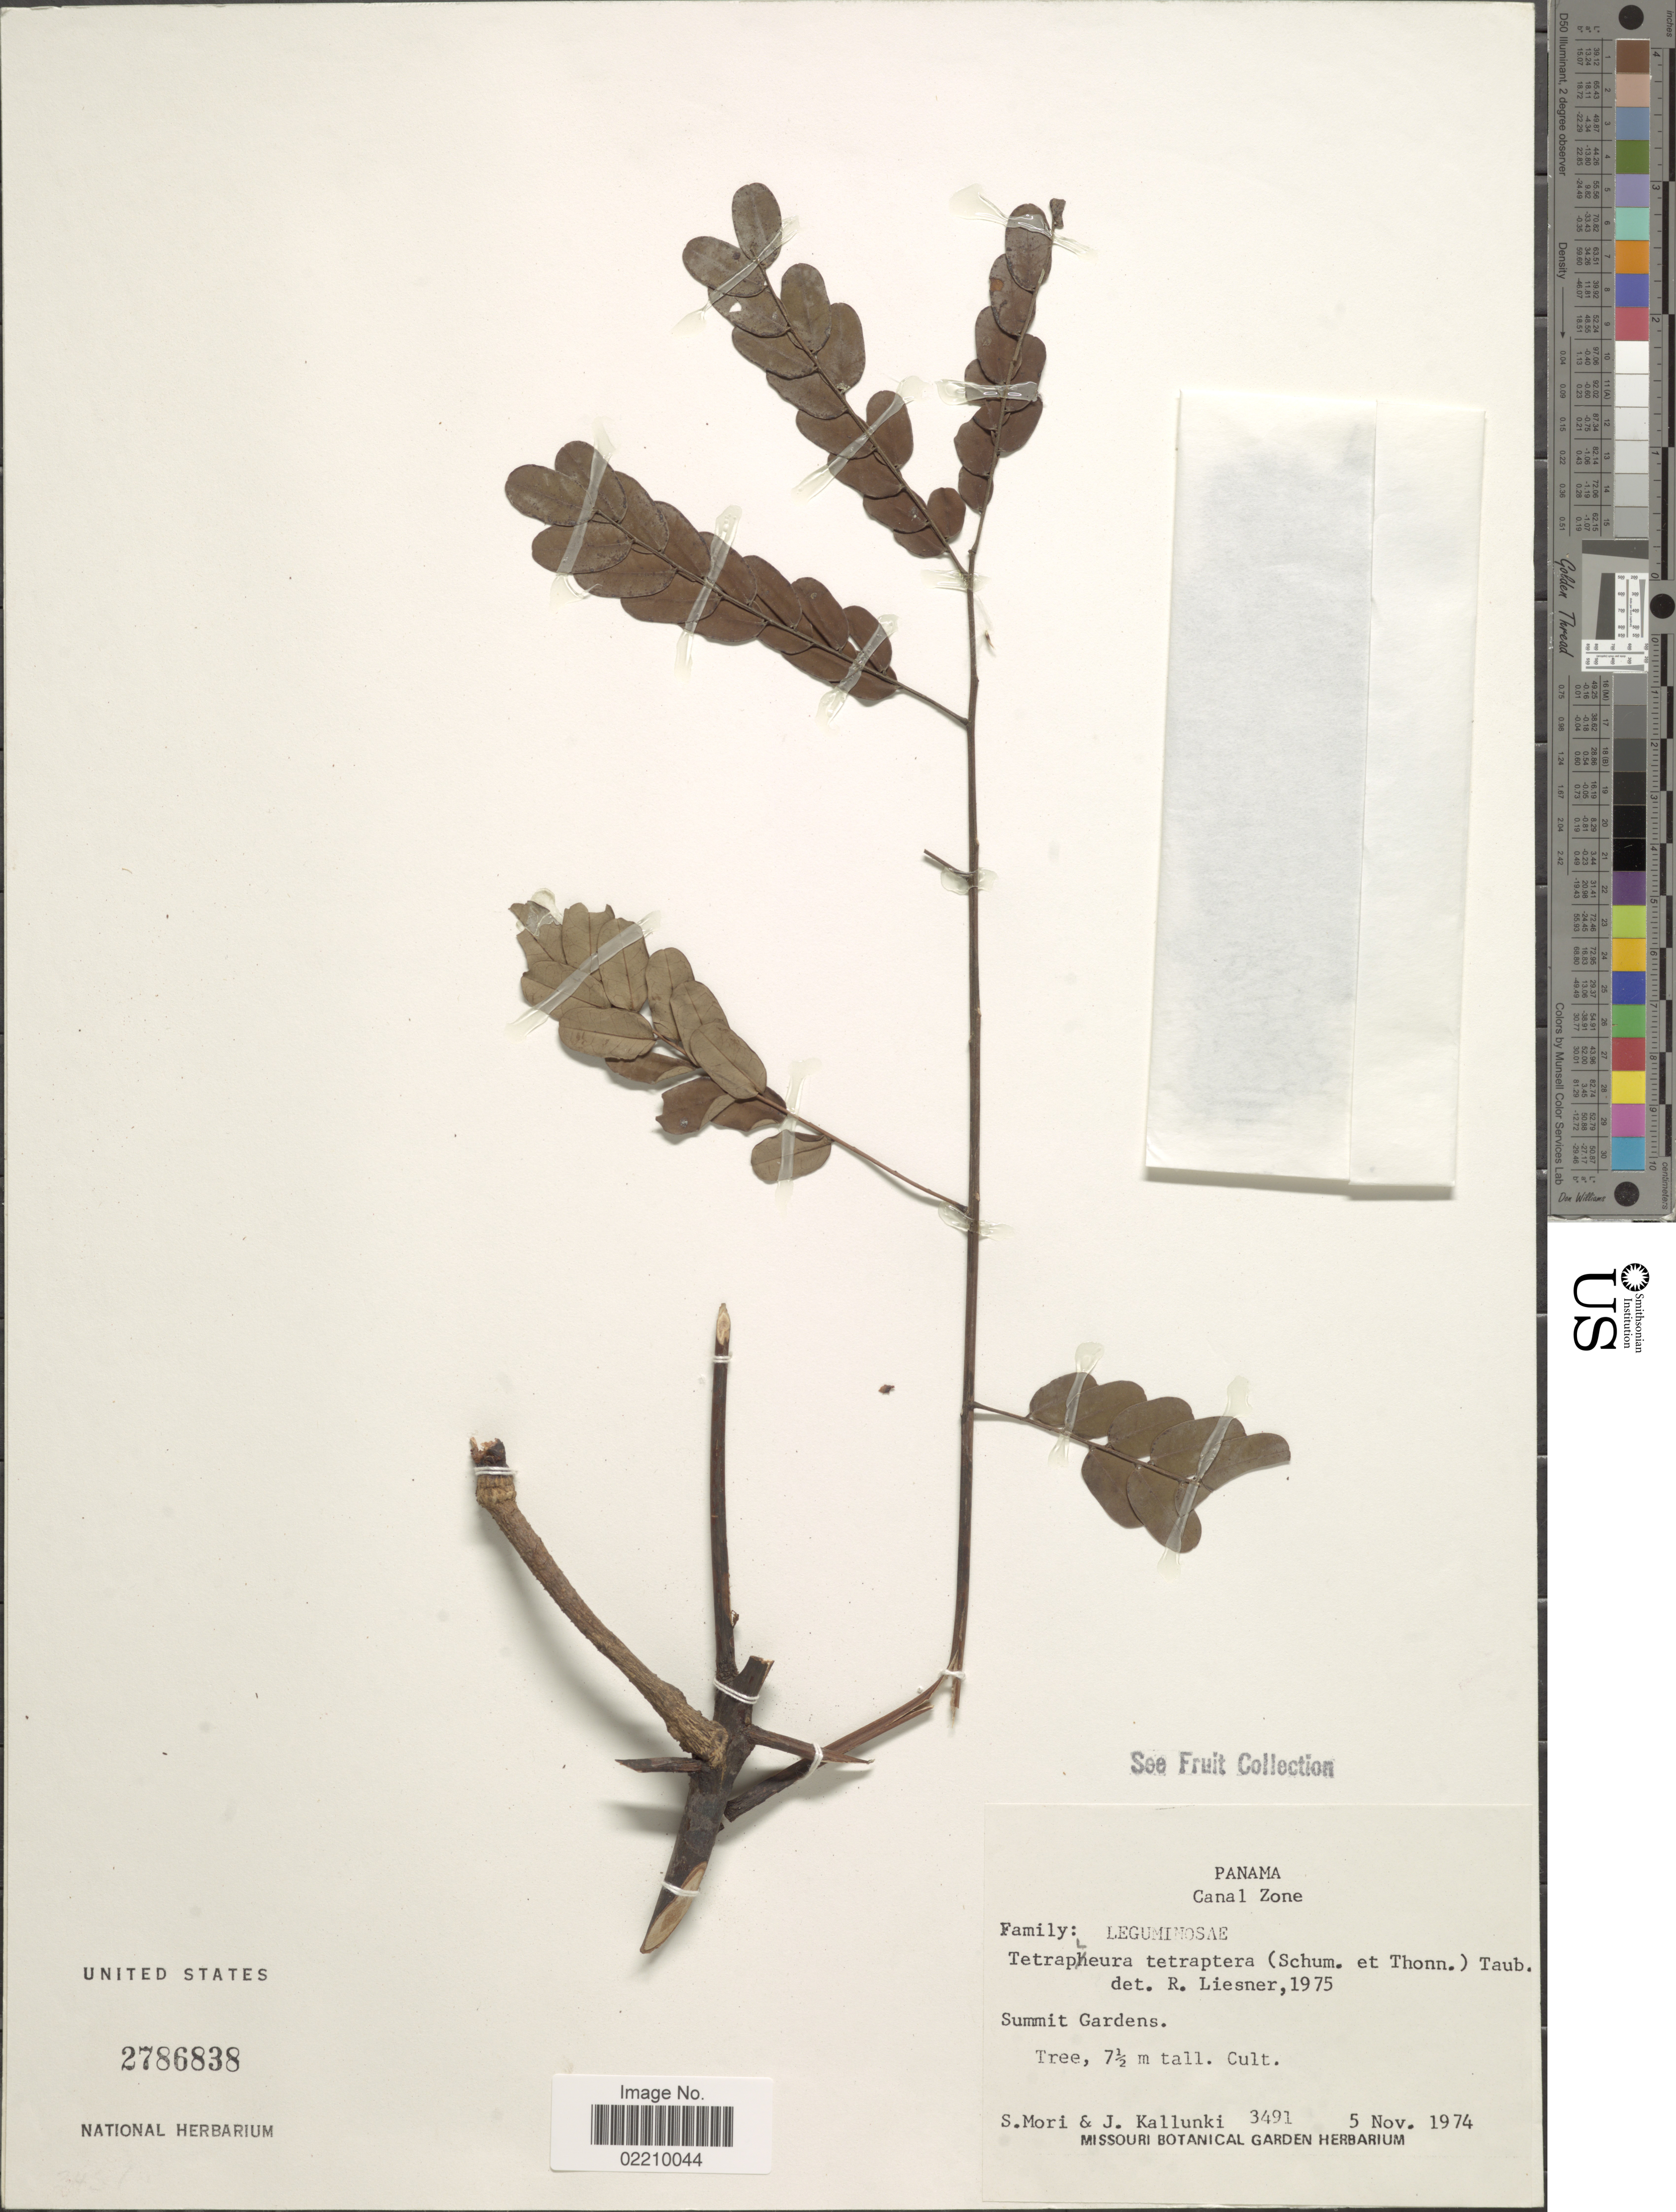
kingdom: Plantae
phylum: Tracheophyta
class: Magnoliopsida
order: Fabales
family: Fabaceae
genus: Tetrapleura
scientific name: Tetrapleura tetraptera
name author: Taub.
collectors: S. Mori & J. Kallunki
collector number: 3491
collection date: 1974-11-05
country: Panama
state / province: Colón / Panamá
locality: Canal Zone, Summit Gardens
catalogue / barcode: US 2786838